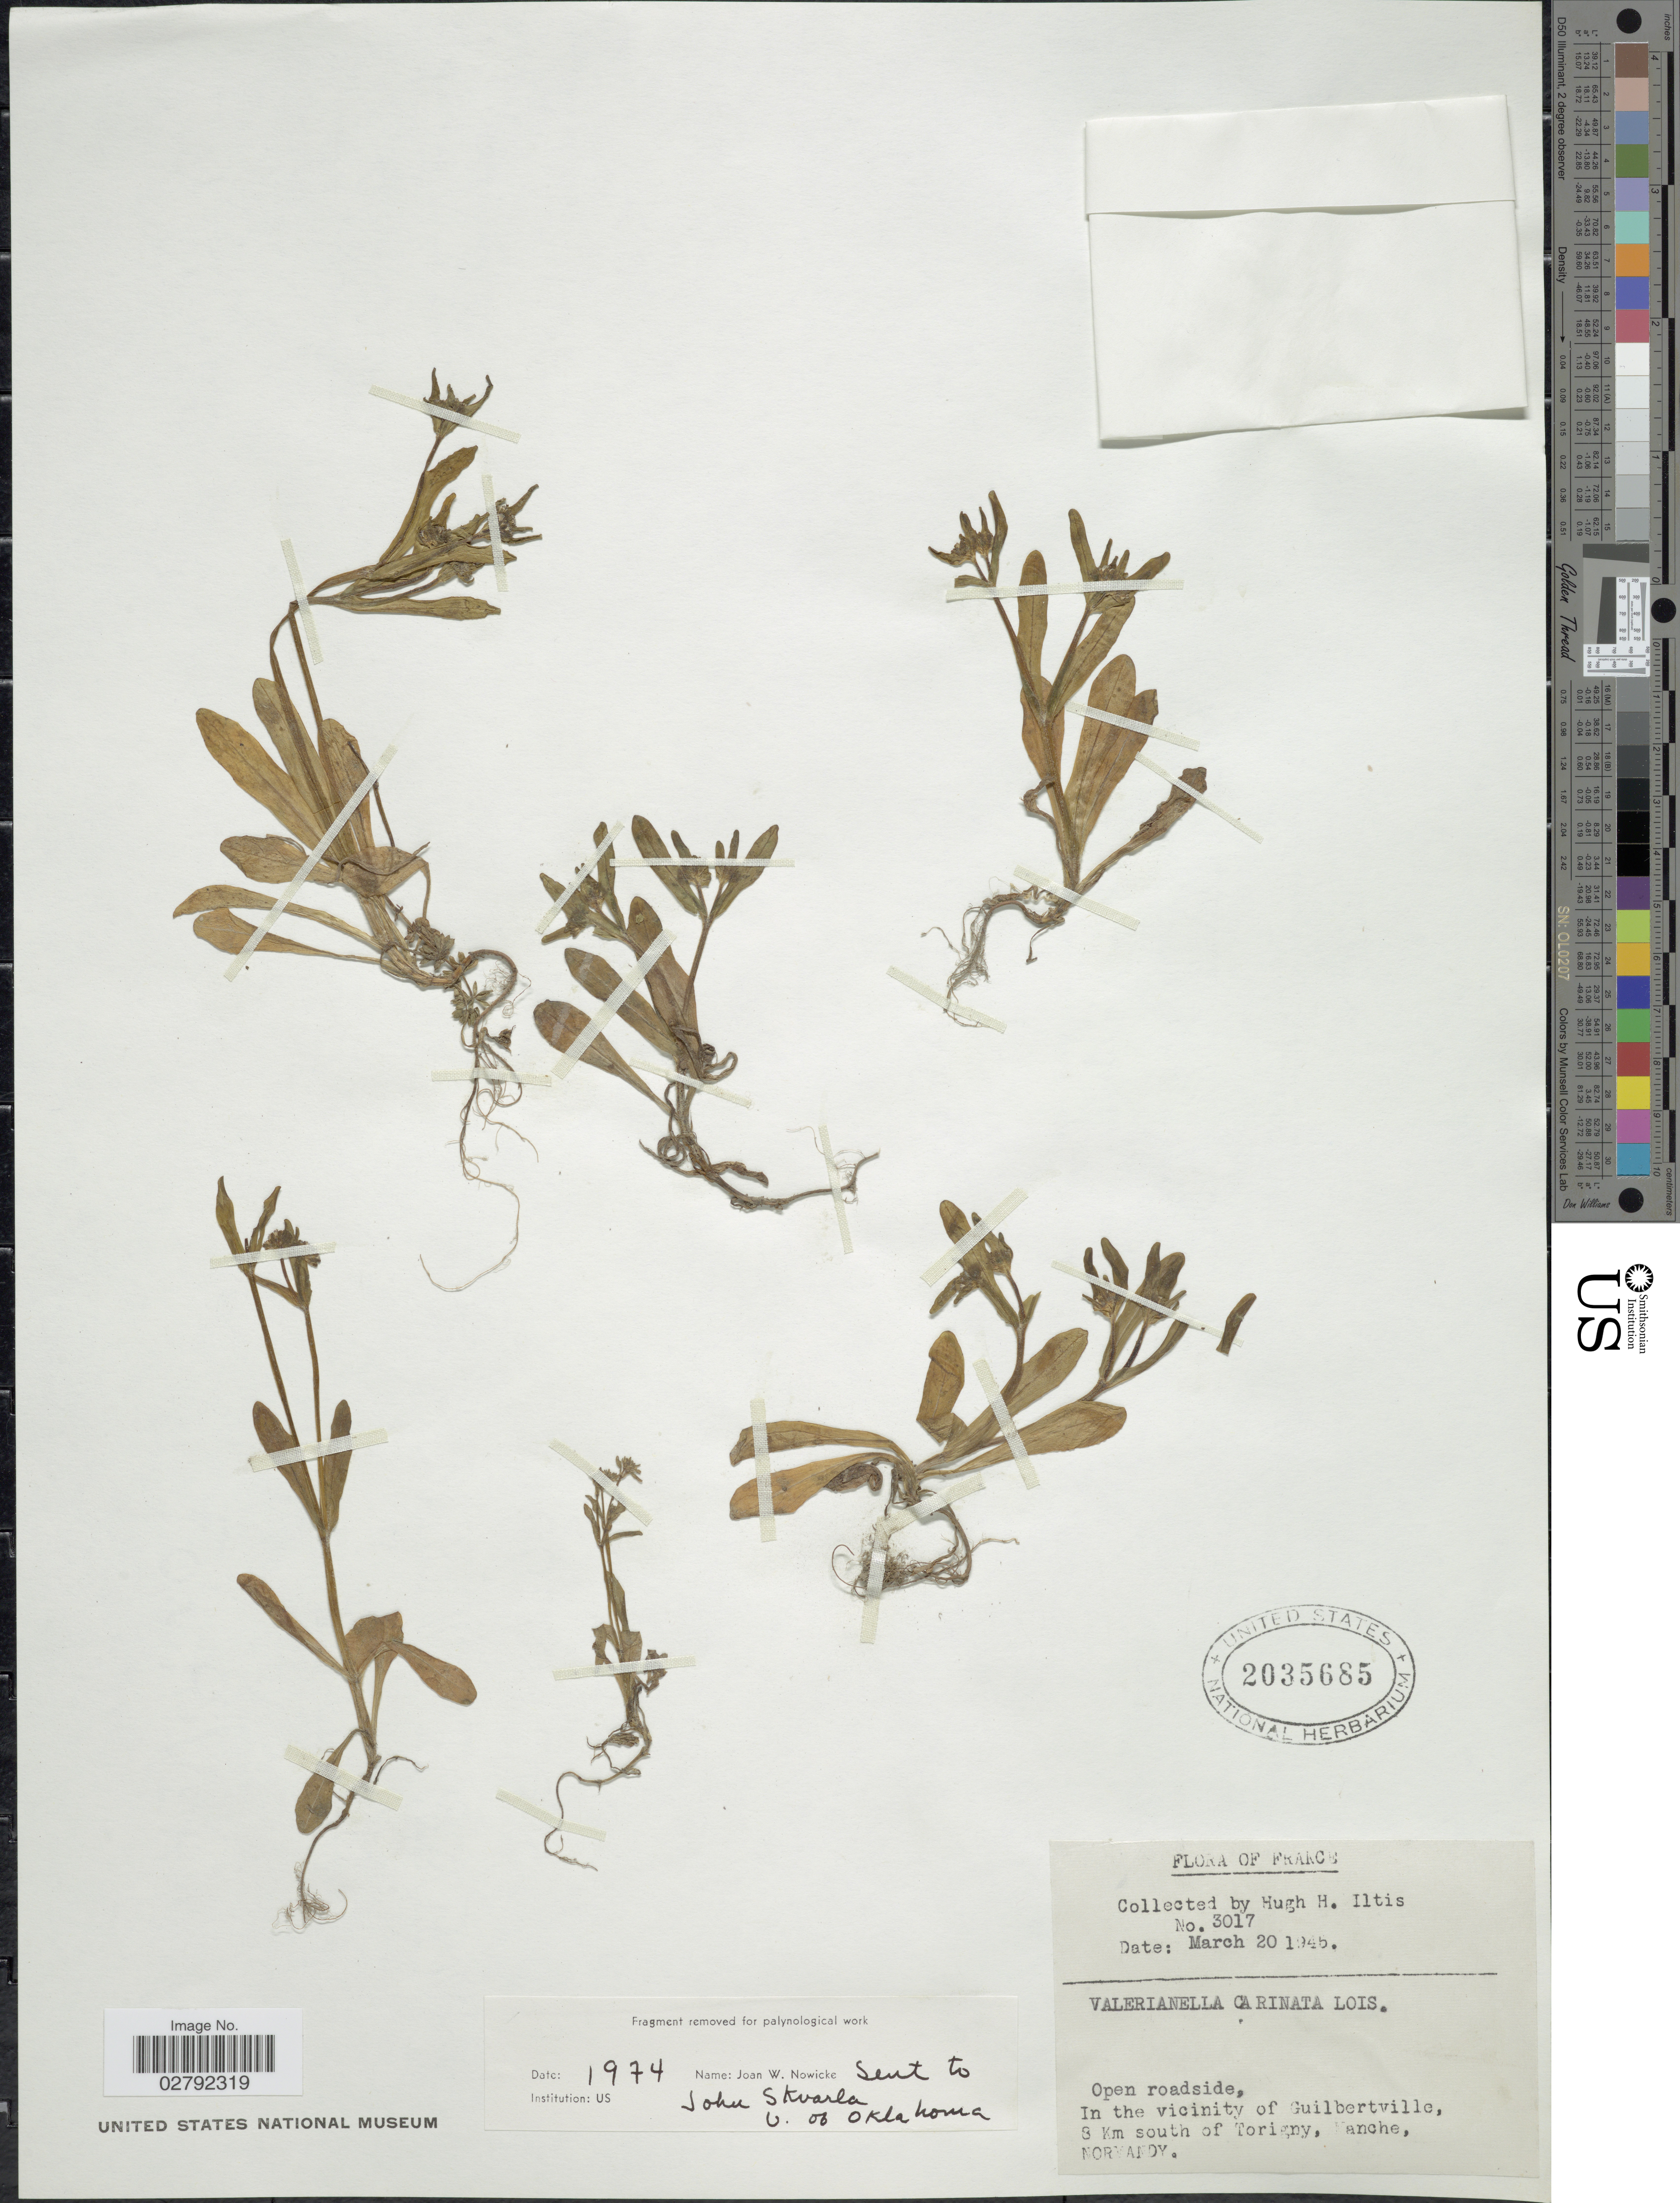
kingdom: Plantae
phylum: Tracheophyta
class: Magnoliopsida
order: Dipsacales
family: Caprifoliaceae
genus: Valerianella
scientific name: Valerianella carinata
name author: Loisel.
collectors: H. H. Iltis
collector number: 3017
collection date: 1945-03-20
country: France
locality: In the vicinity of Guilbertville, 8 Km south of Torigny, Manche, Normandy.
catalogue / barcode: US 2035685